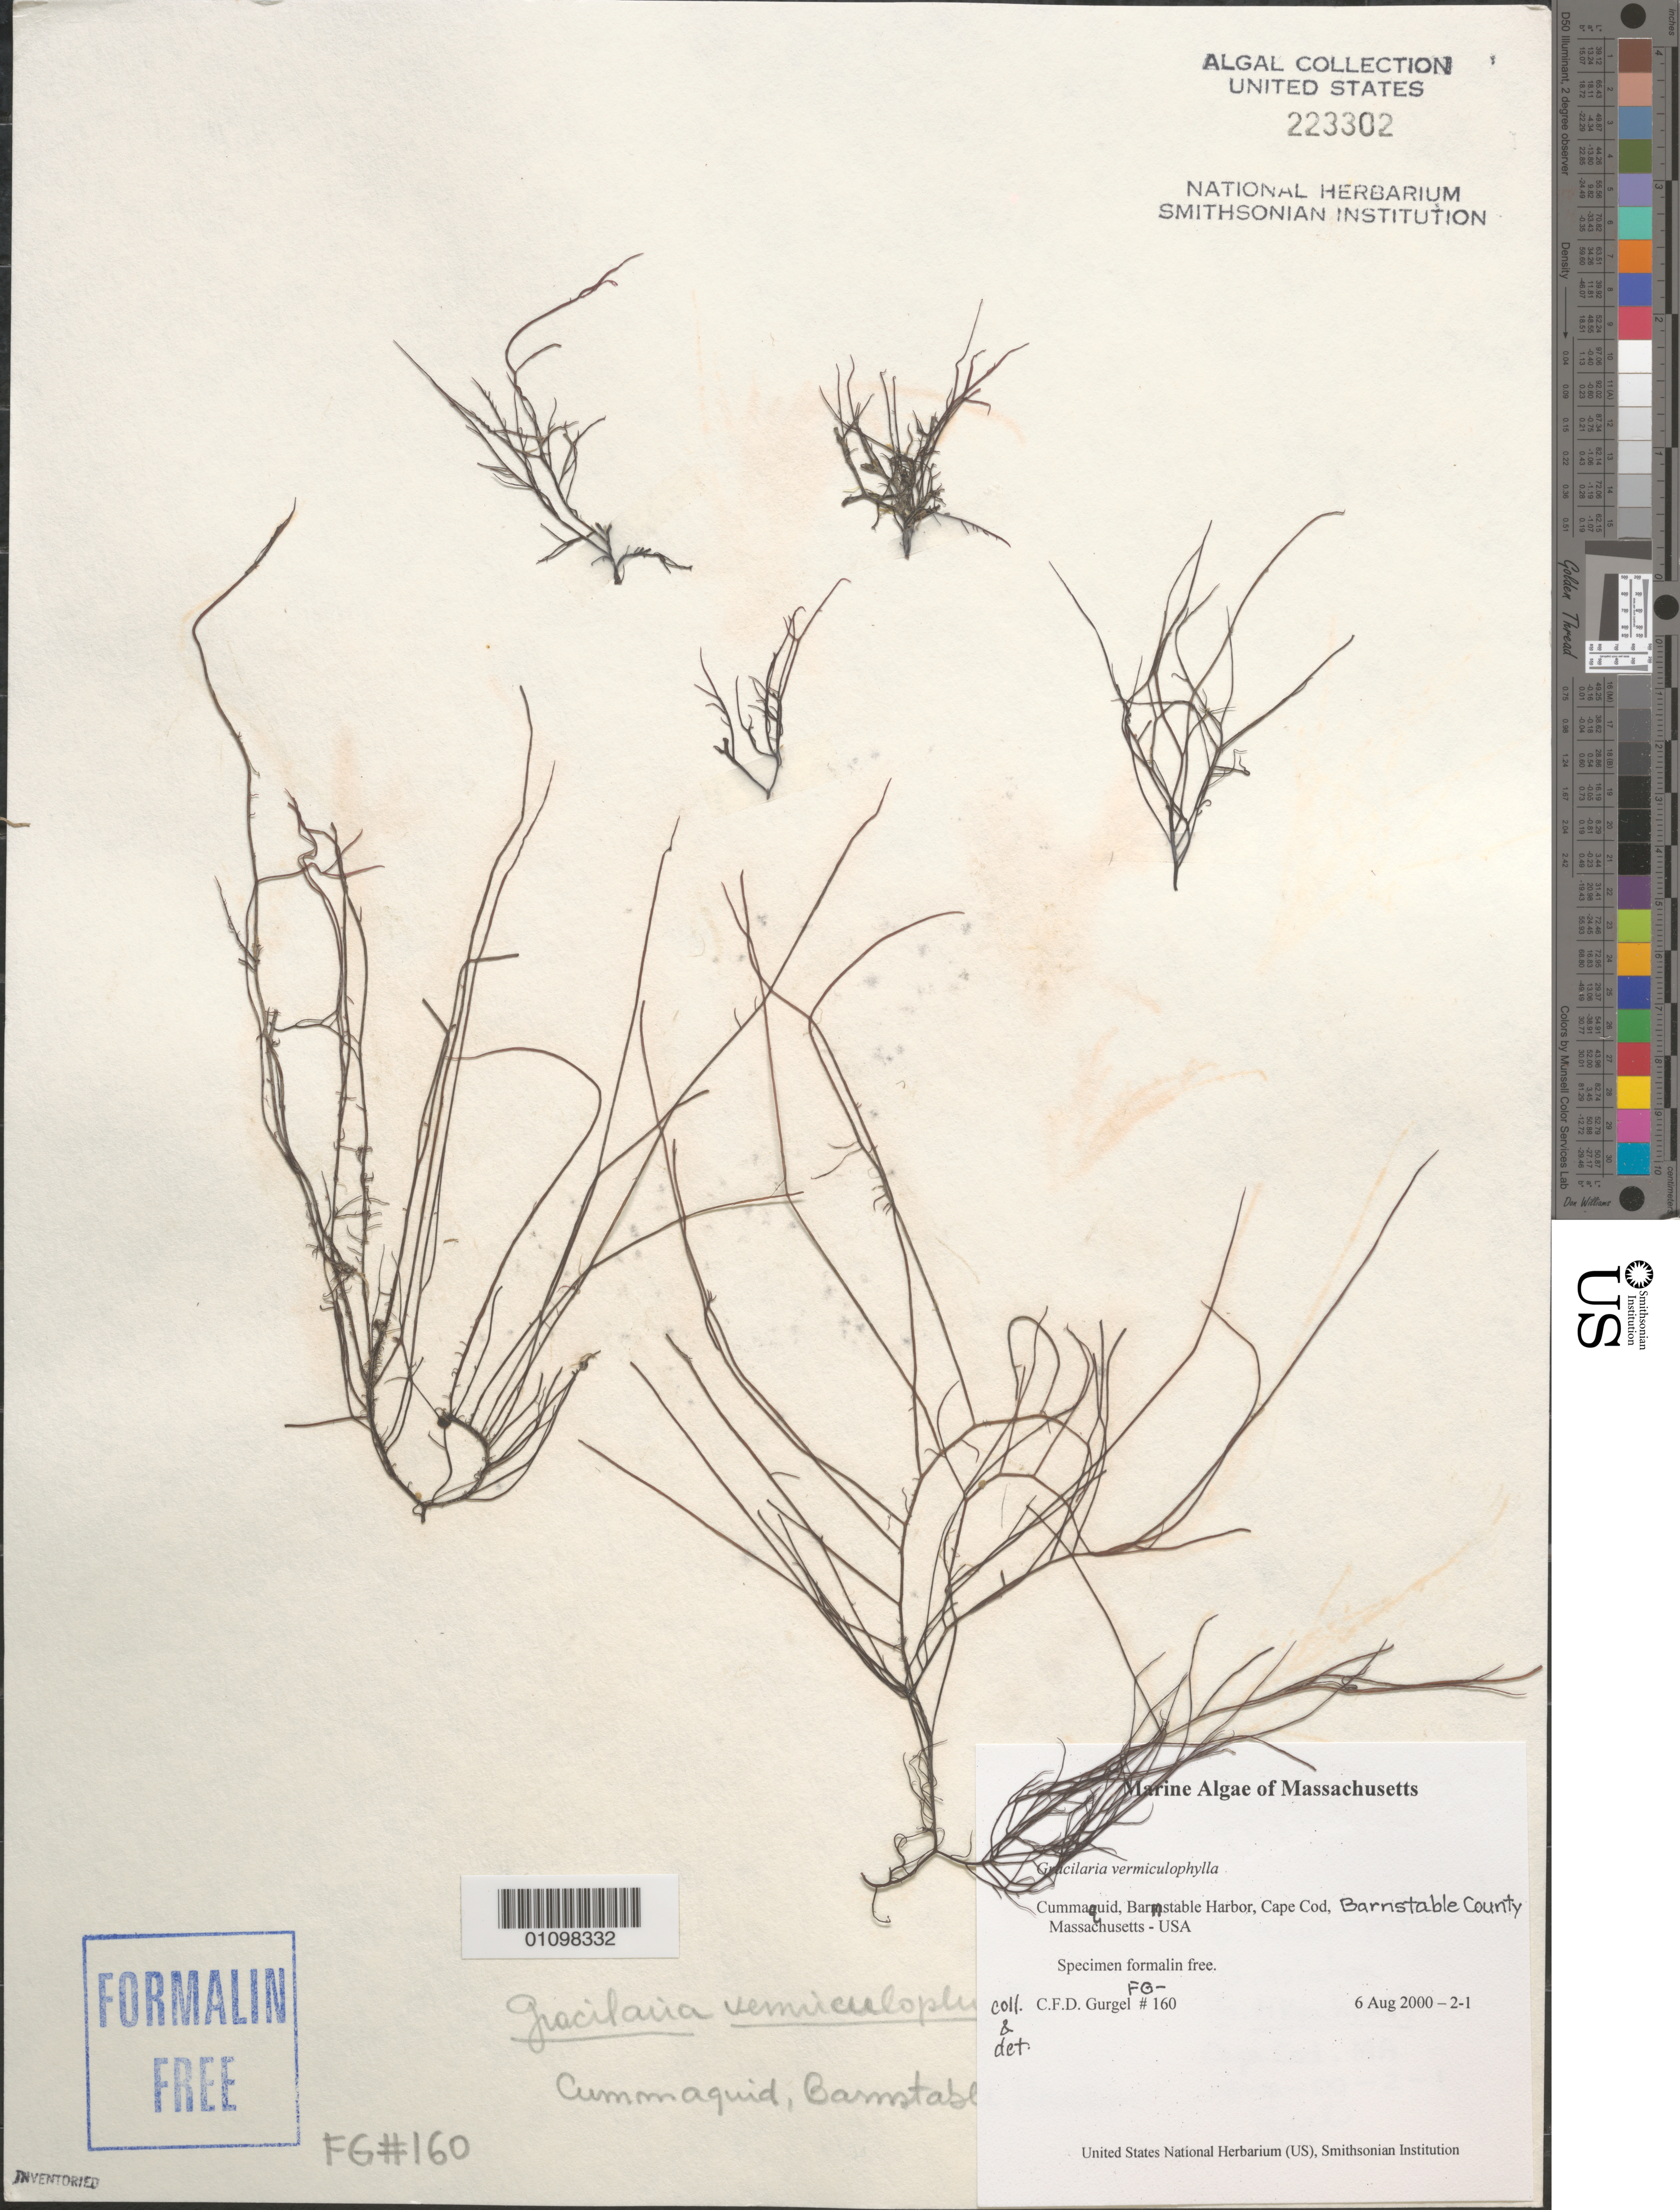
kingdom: Plantae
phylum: Rhodophyta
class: Florideophyceae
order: Gracilariales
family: Gracilariaceae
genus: Gracilaria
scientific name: Gracilaria vermiculophylla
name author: (Ohmi) Papenf.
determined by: Gurgel, C. F. D.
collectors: C. Gurgel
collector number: FG-160 & 6 Aug 2000-2-1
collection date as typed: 06 Aug 2000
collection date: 2000-08-06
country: United States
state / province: Massachusetts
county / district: Barnstable County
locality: Cummaquid, Barnstable Harbor, Cape Cod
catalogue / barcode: US 223302